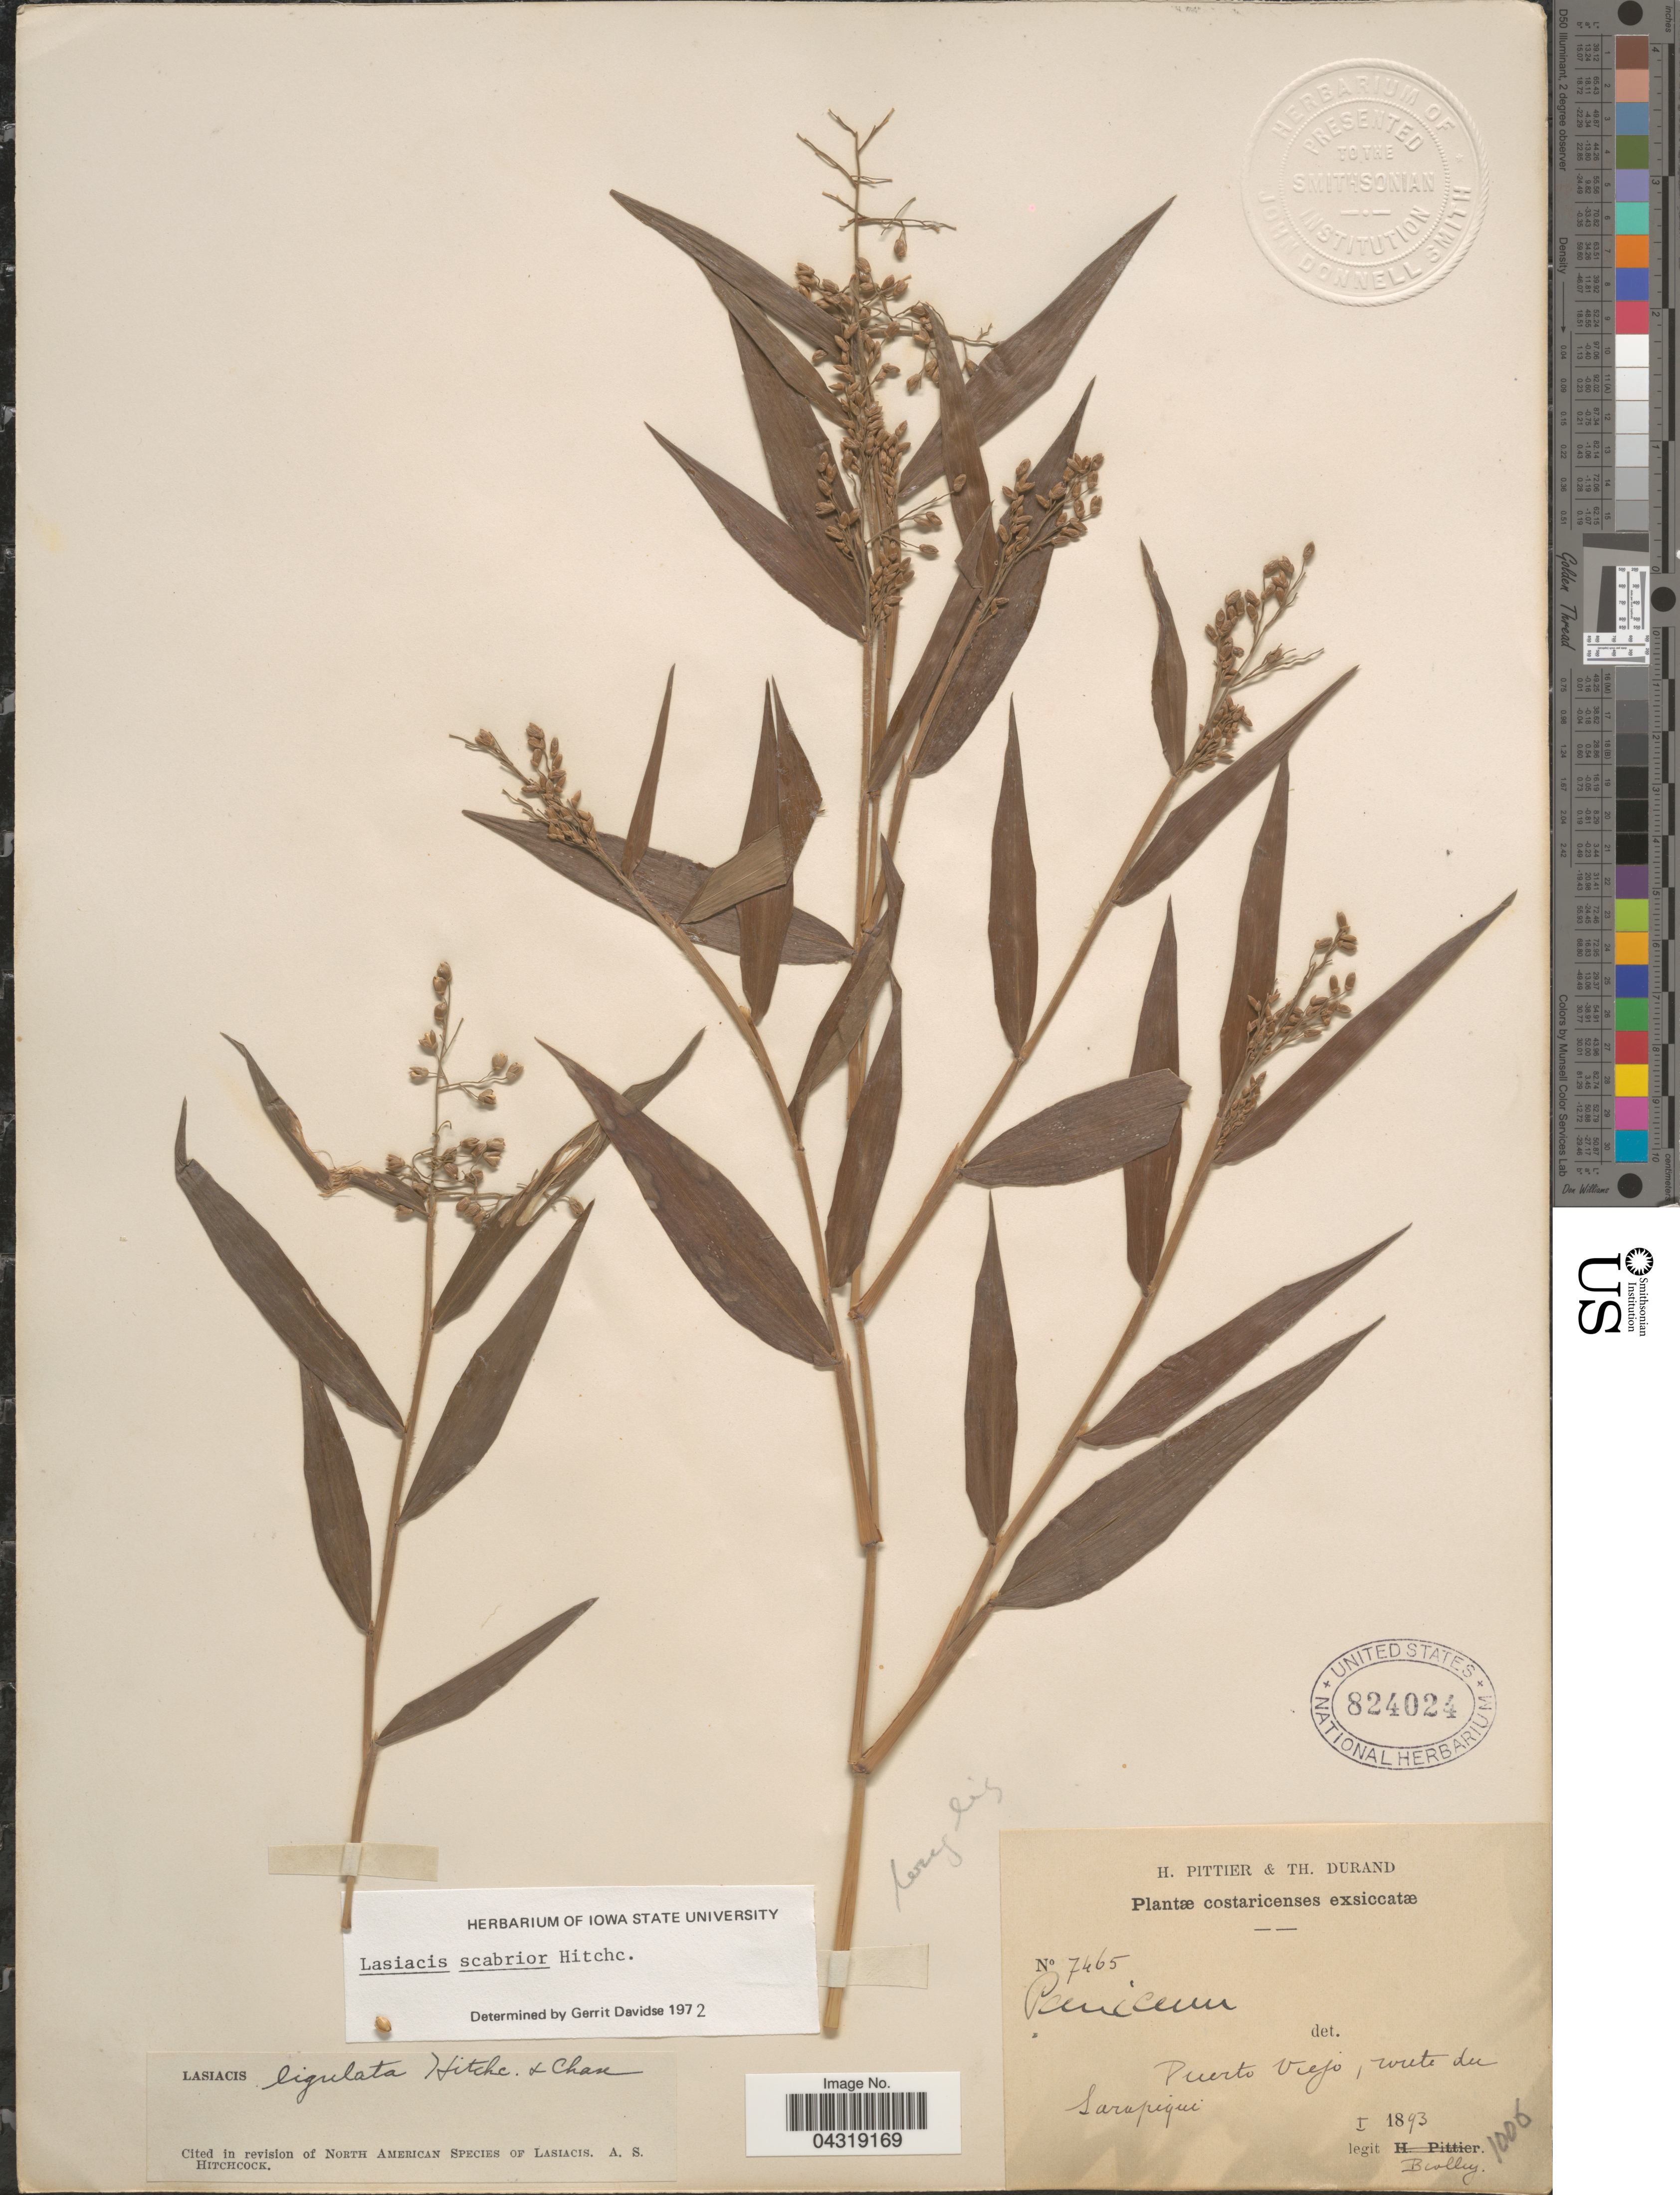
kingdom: Plantae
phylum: Tracheophyta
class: Liliopsida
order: Poales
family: Poaceae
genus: Lasiacis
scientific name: Lasiacis scabrior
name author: Hitchc.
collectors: Biolley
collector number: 7465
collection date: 1893-01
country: Costa Rica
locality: Puerto Viejo; route du Sarapiqui.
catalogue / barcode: US 824024